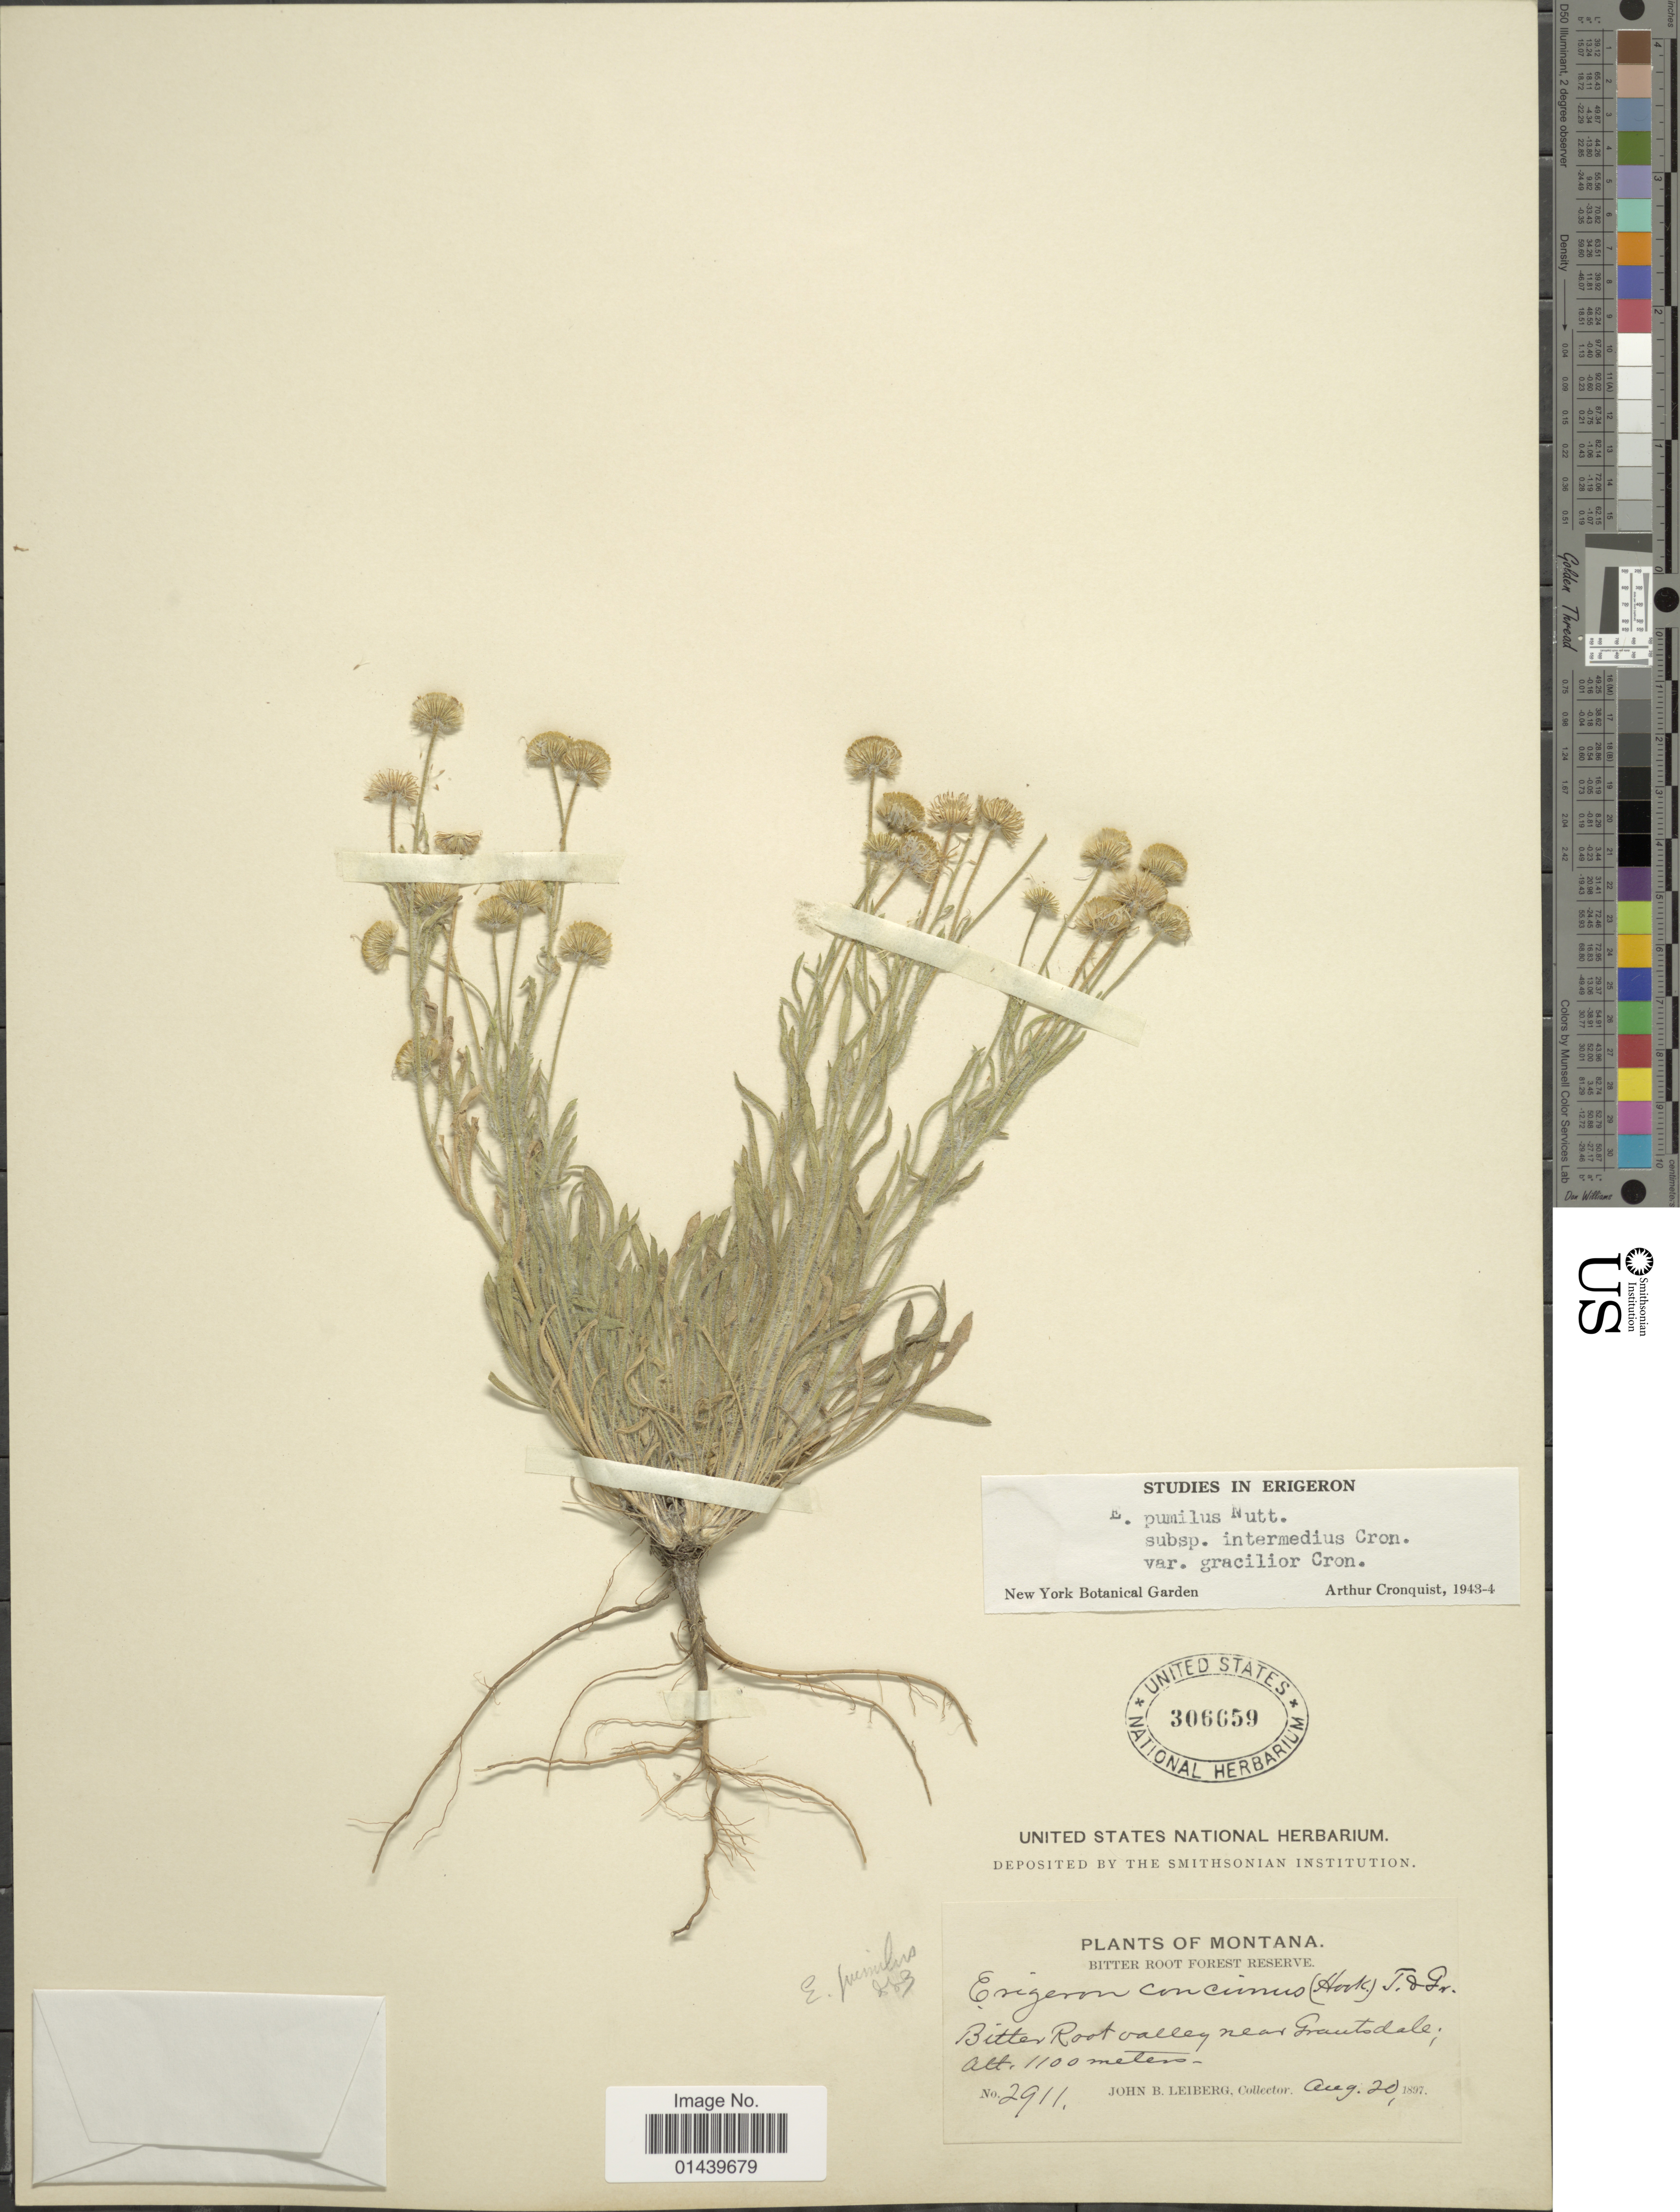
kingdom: Plantae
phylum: Tracheophyta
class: Magnoliopsida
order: Asterales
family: Asteraceae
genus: Erigeron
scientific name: Erigeron pumilus var. gracilior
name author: Cronq.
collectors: J. B. Leiberg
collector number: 2911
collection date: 1897-08-20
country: United States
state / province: Montana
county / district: Ravalli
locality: Bitter Root Forest Reserve. Bitter Root valley near Grantsdale.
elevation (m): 1100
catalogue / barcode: US 306659